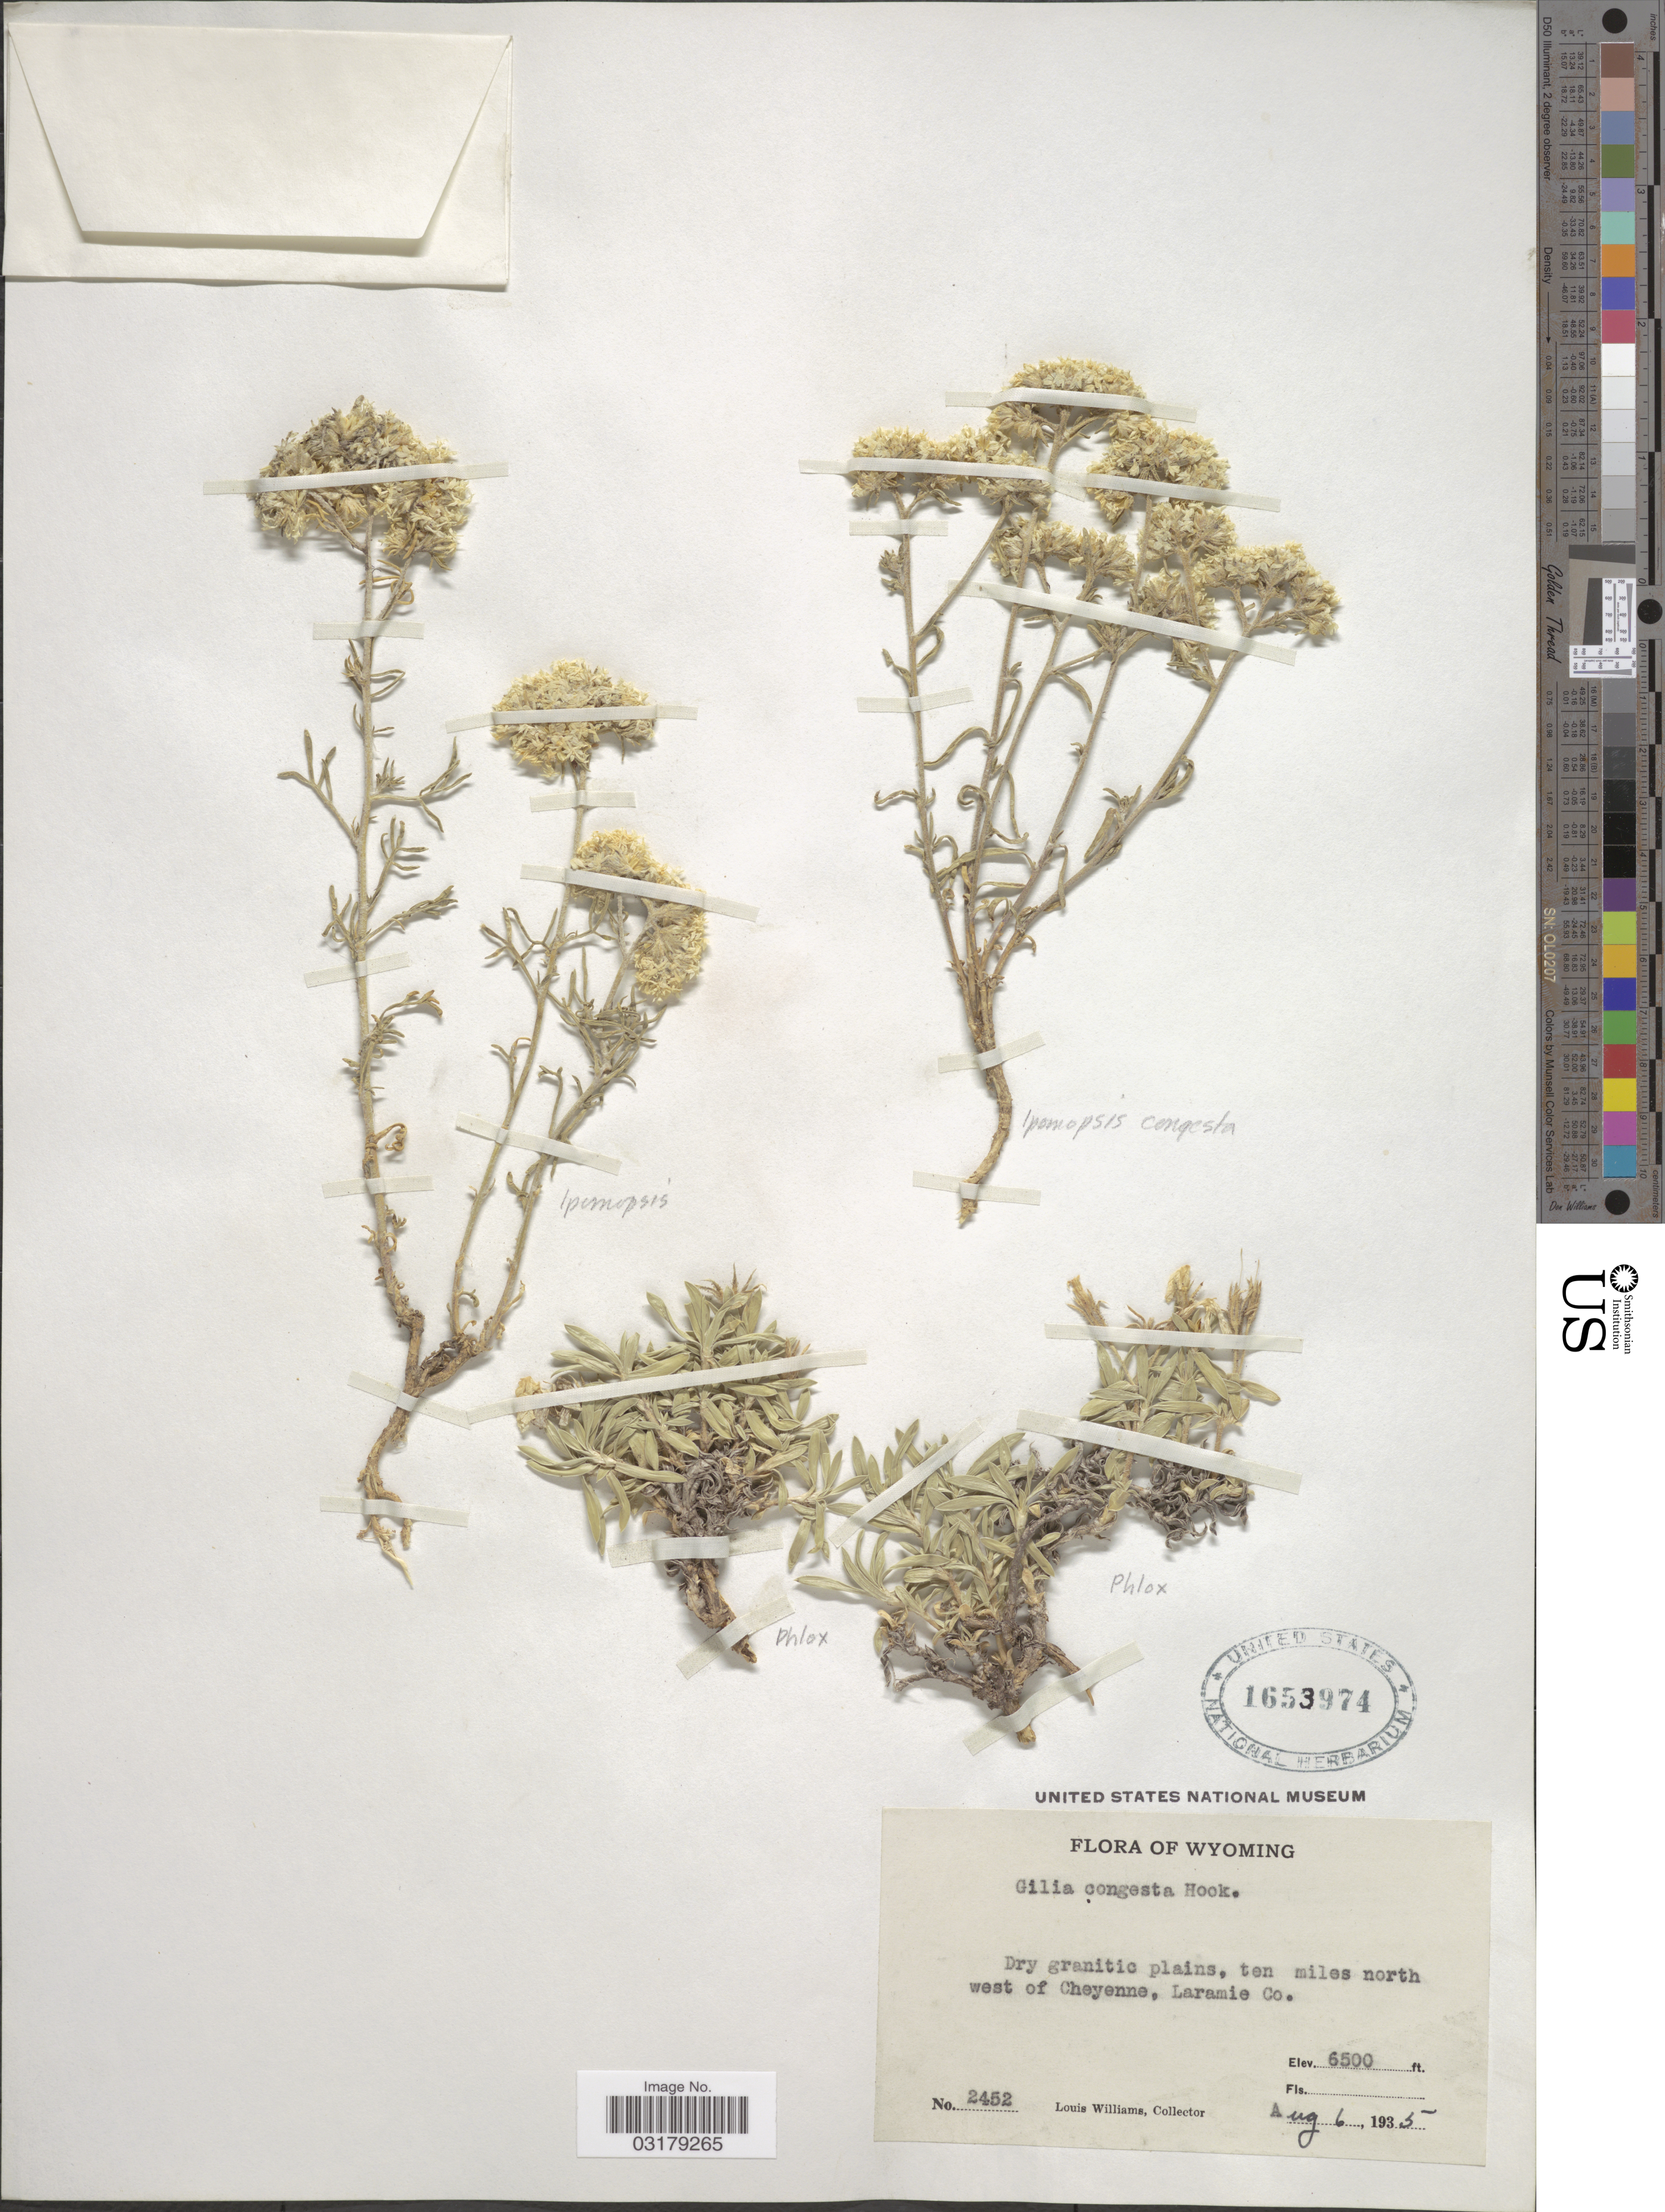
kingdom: Plantae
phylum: Tracheophyta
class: Magnoliopsida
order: Ericales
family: Polemoniaceae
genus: Ipomopsis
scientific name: Ipomopsis congesta subsp. congesta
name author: (Hook.) V.E. Grant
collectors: L. Williams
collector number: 2452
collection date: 1935-08-06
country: United States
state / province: Wyoming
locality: Dry granitic plains, ten miles north west of Cheyenne, Laramie Co.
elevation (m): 1981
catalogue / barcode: US 1653974